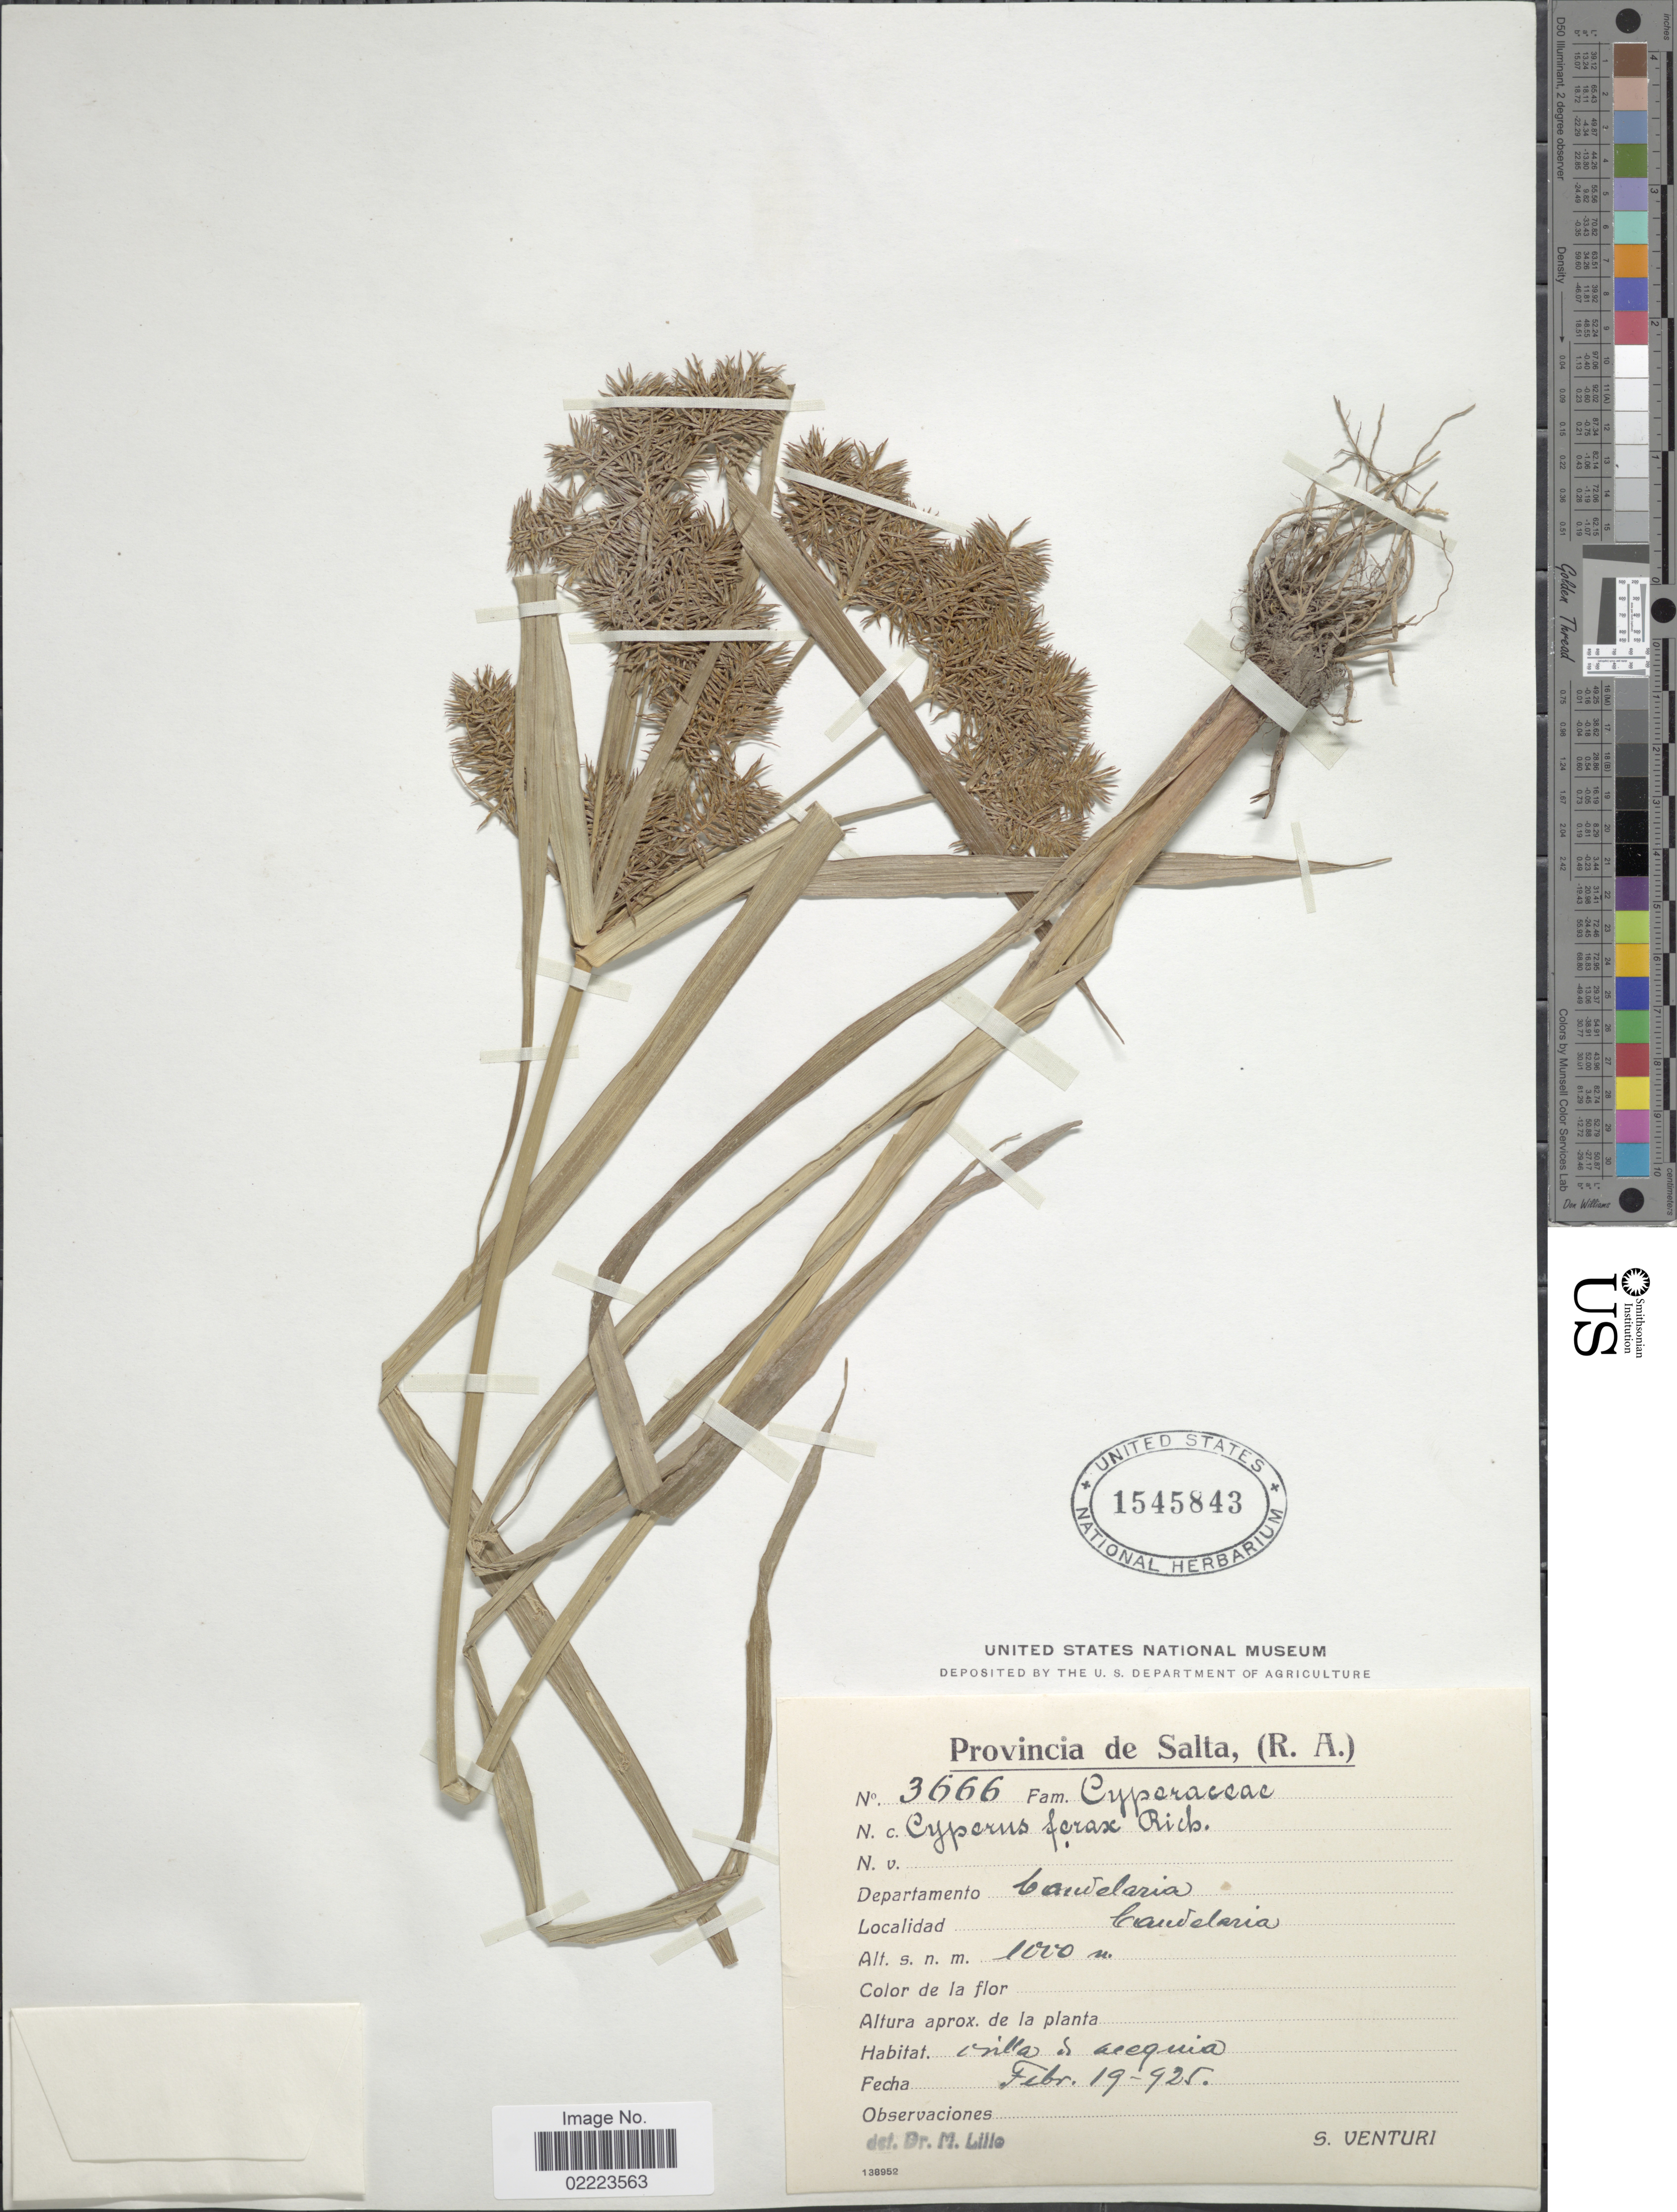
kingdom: Plantae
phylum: Tracheophyta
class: Liliopsida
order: Poales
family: Cyperaceae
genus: Cyperus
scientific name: Cyperus odoratus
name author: L.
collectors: S. Venturi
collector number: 3666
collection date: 1925-02-19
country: Argentina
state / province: Salta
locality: (R.A.) Departamento Candelaria. Candelaria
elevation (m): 1000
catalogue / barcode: US 1545843